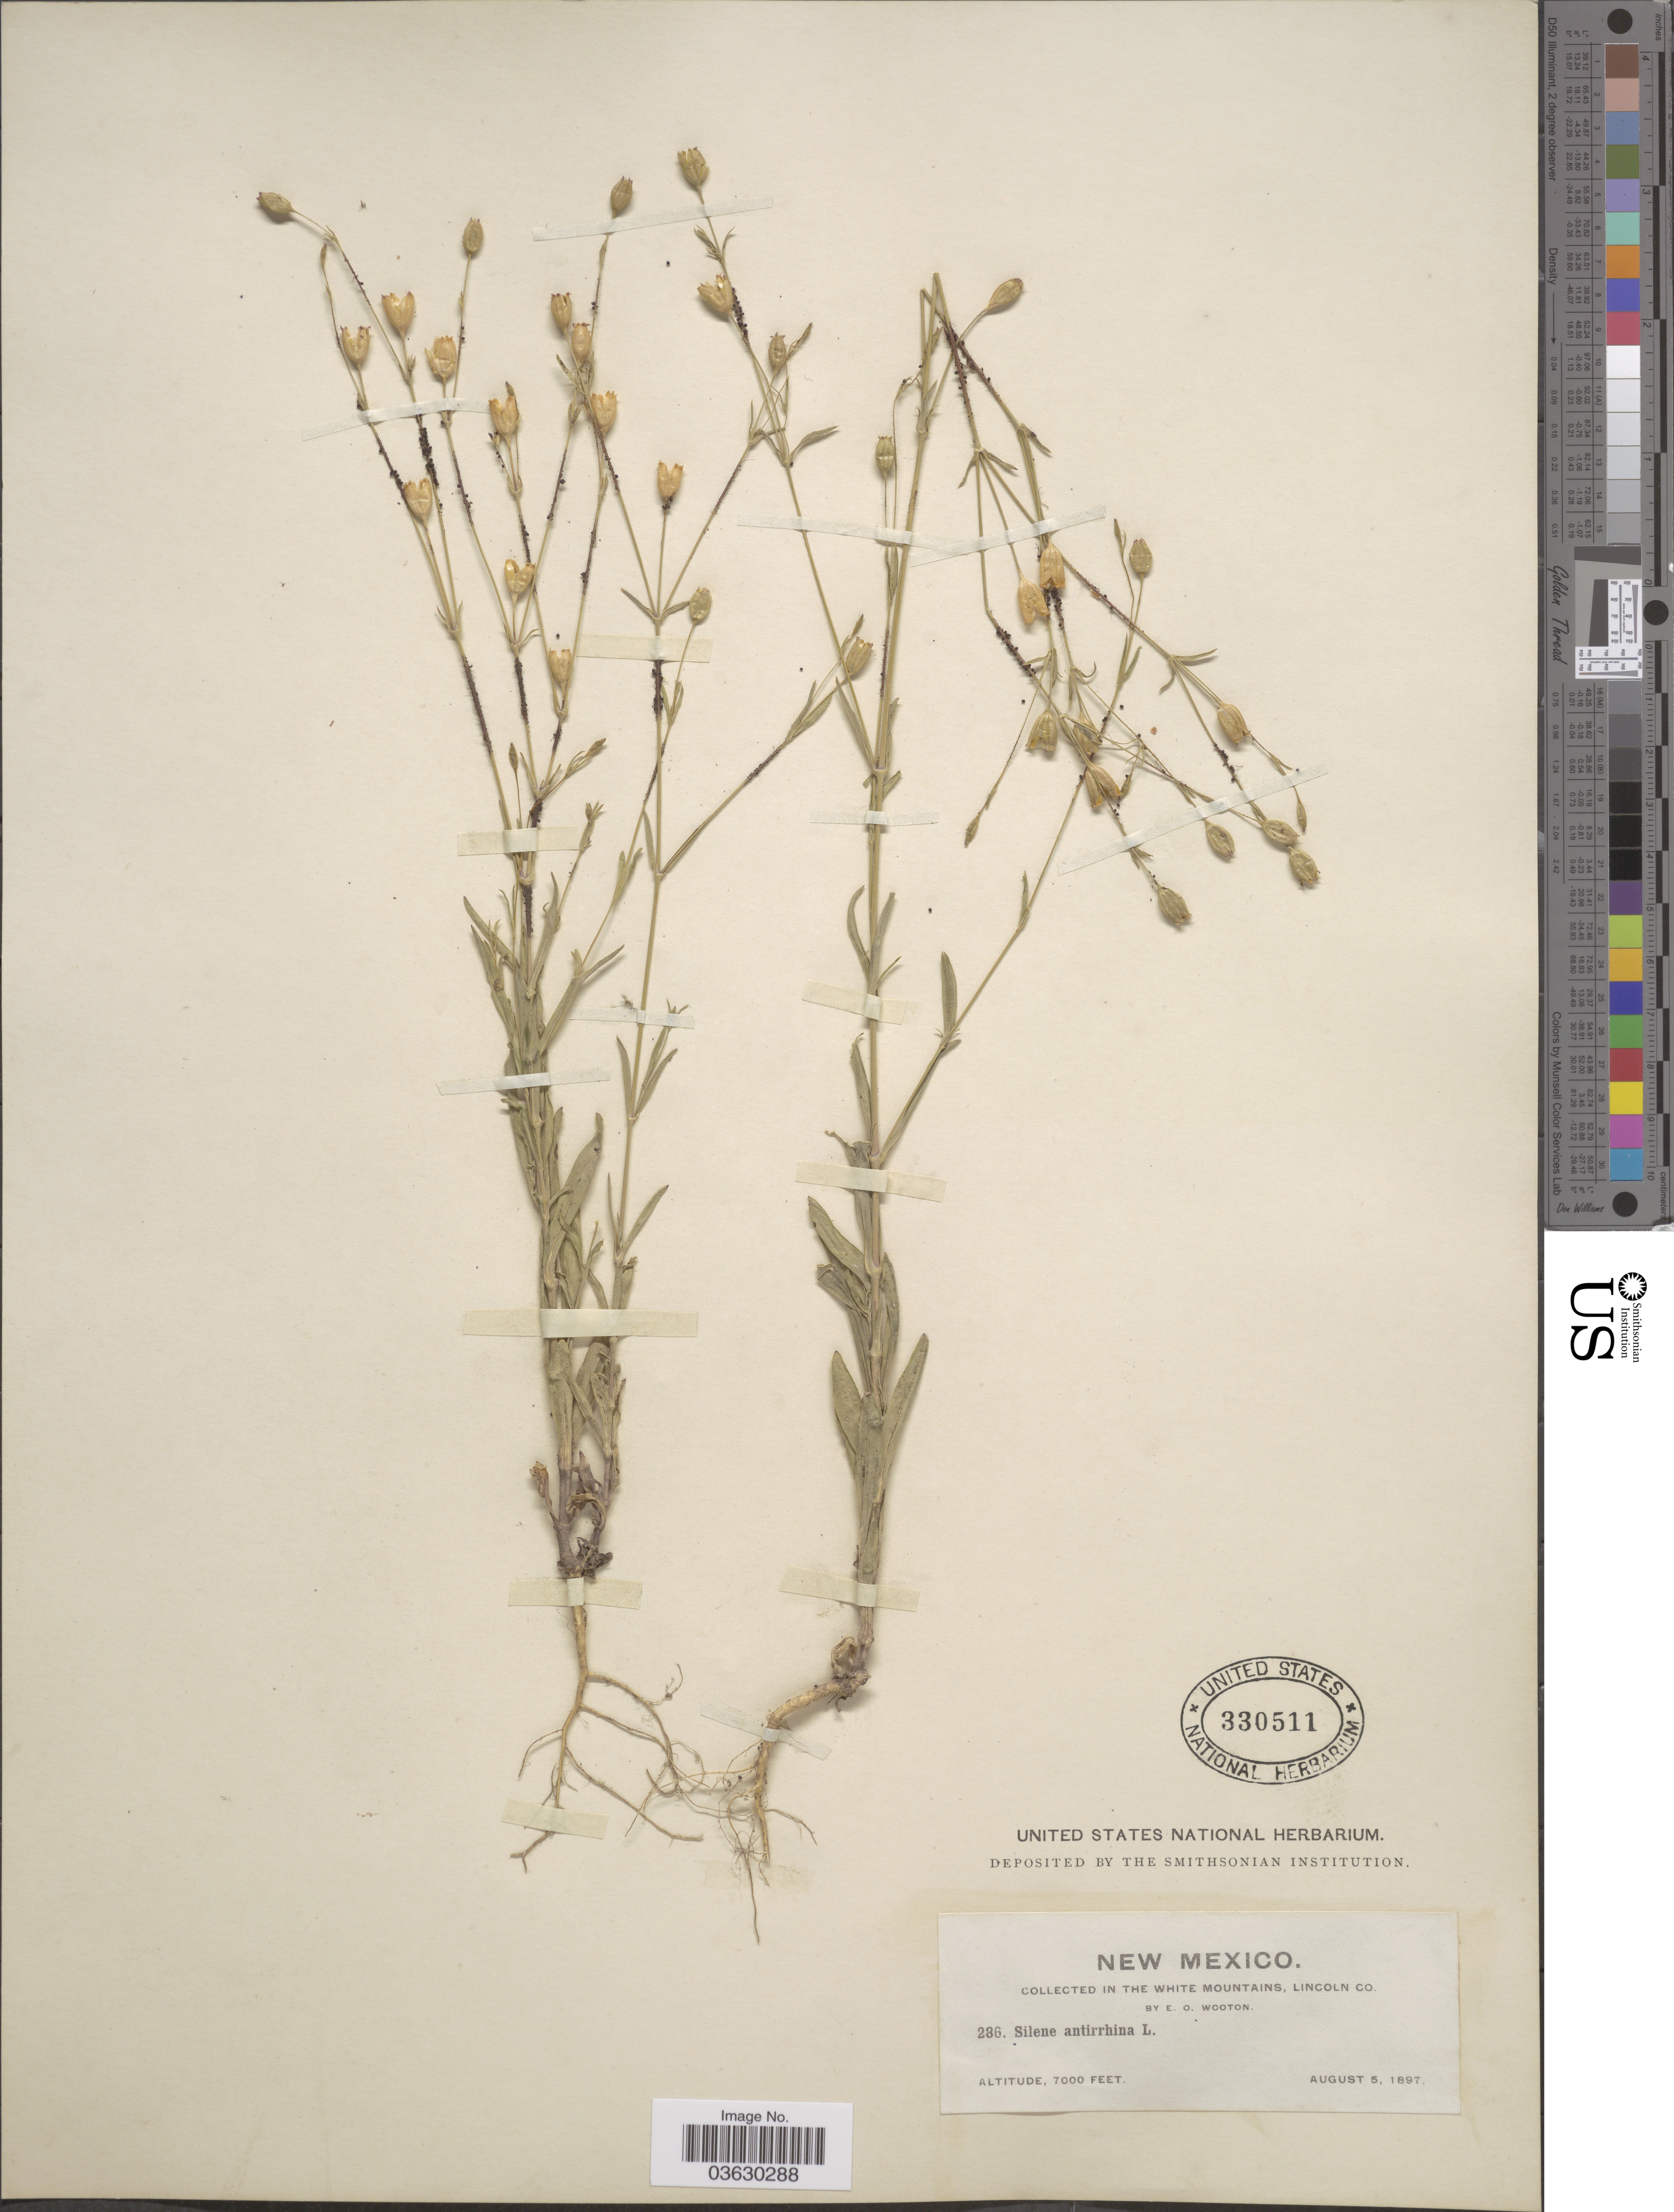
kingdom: Plantae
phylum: Tracheophyta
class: Magnoliopsida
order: Caryophyllales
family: Caryophyllaceae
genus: Silene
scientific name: Silene antirrhina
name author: L.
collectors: E. O. Wooton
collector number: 286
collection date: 1897-08-05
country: United States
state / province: New Mexico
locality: In The White Mountains, Lincoln Co.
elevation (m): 2134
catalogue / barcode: US 330511